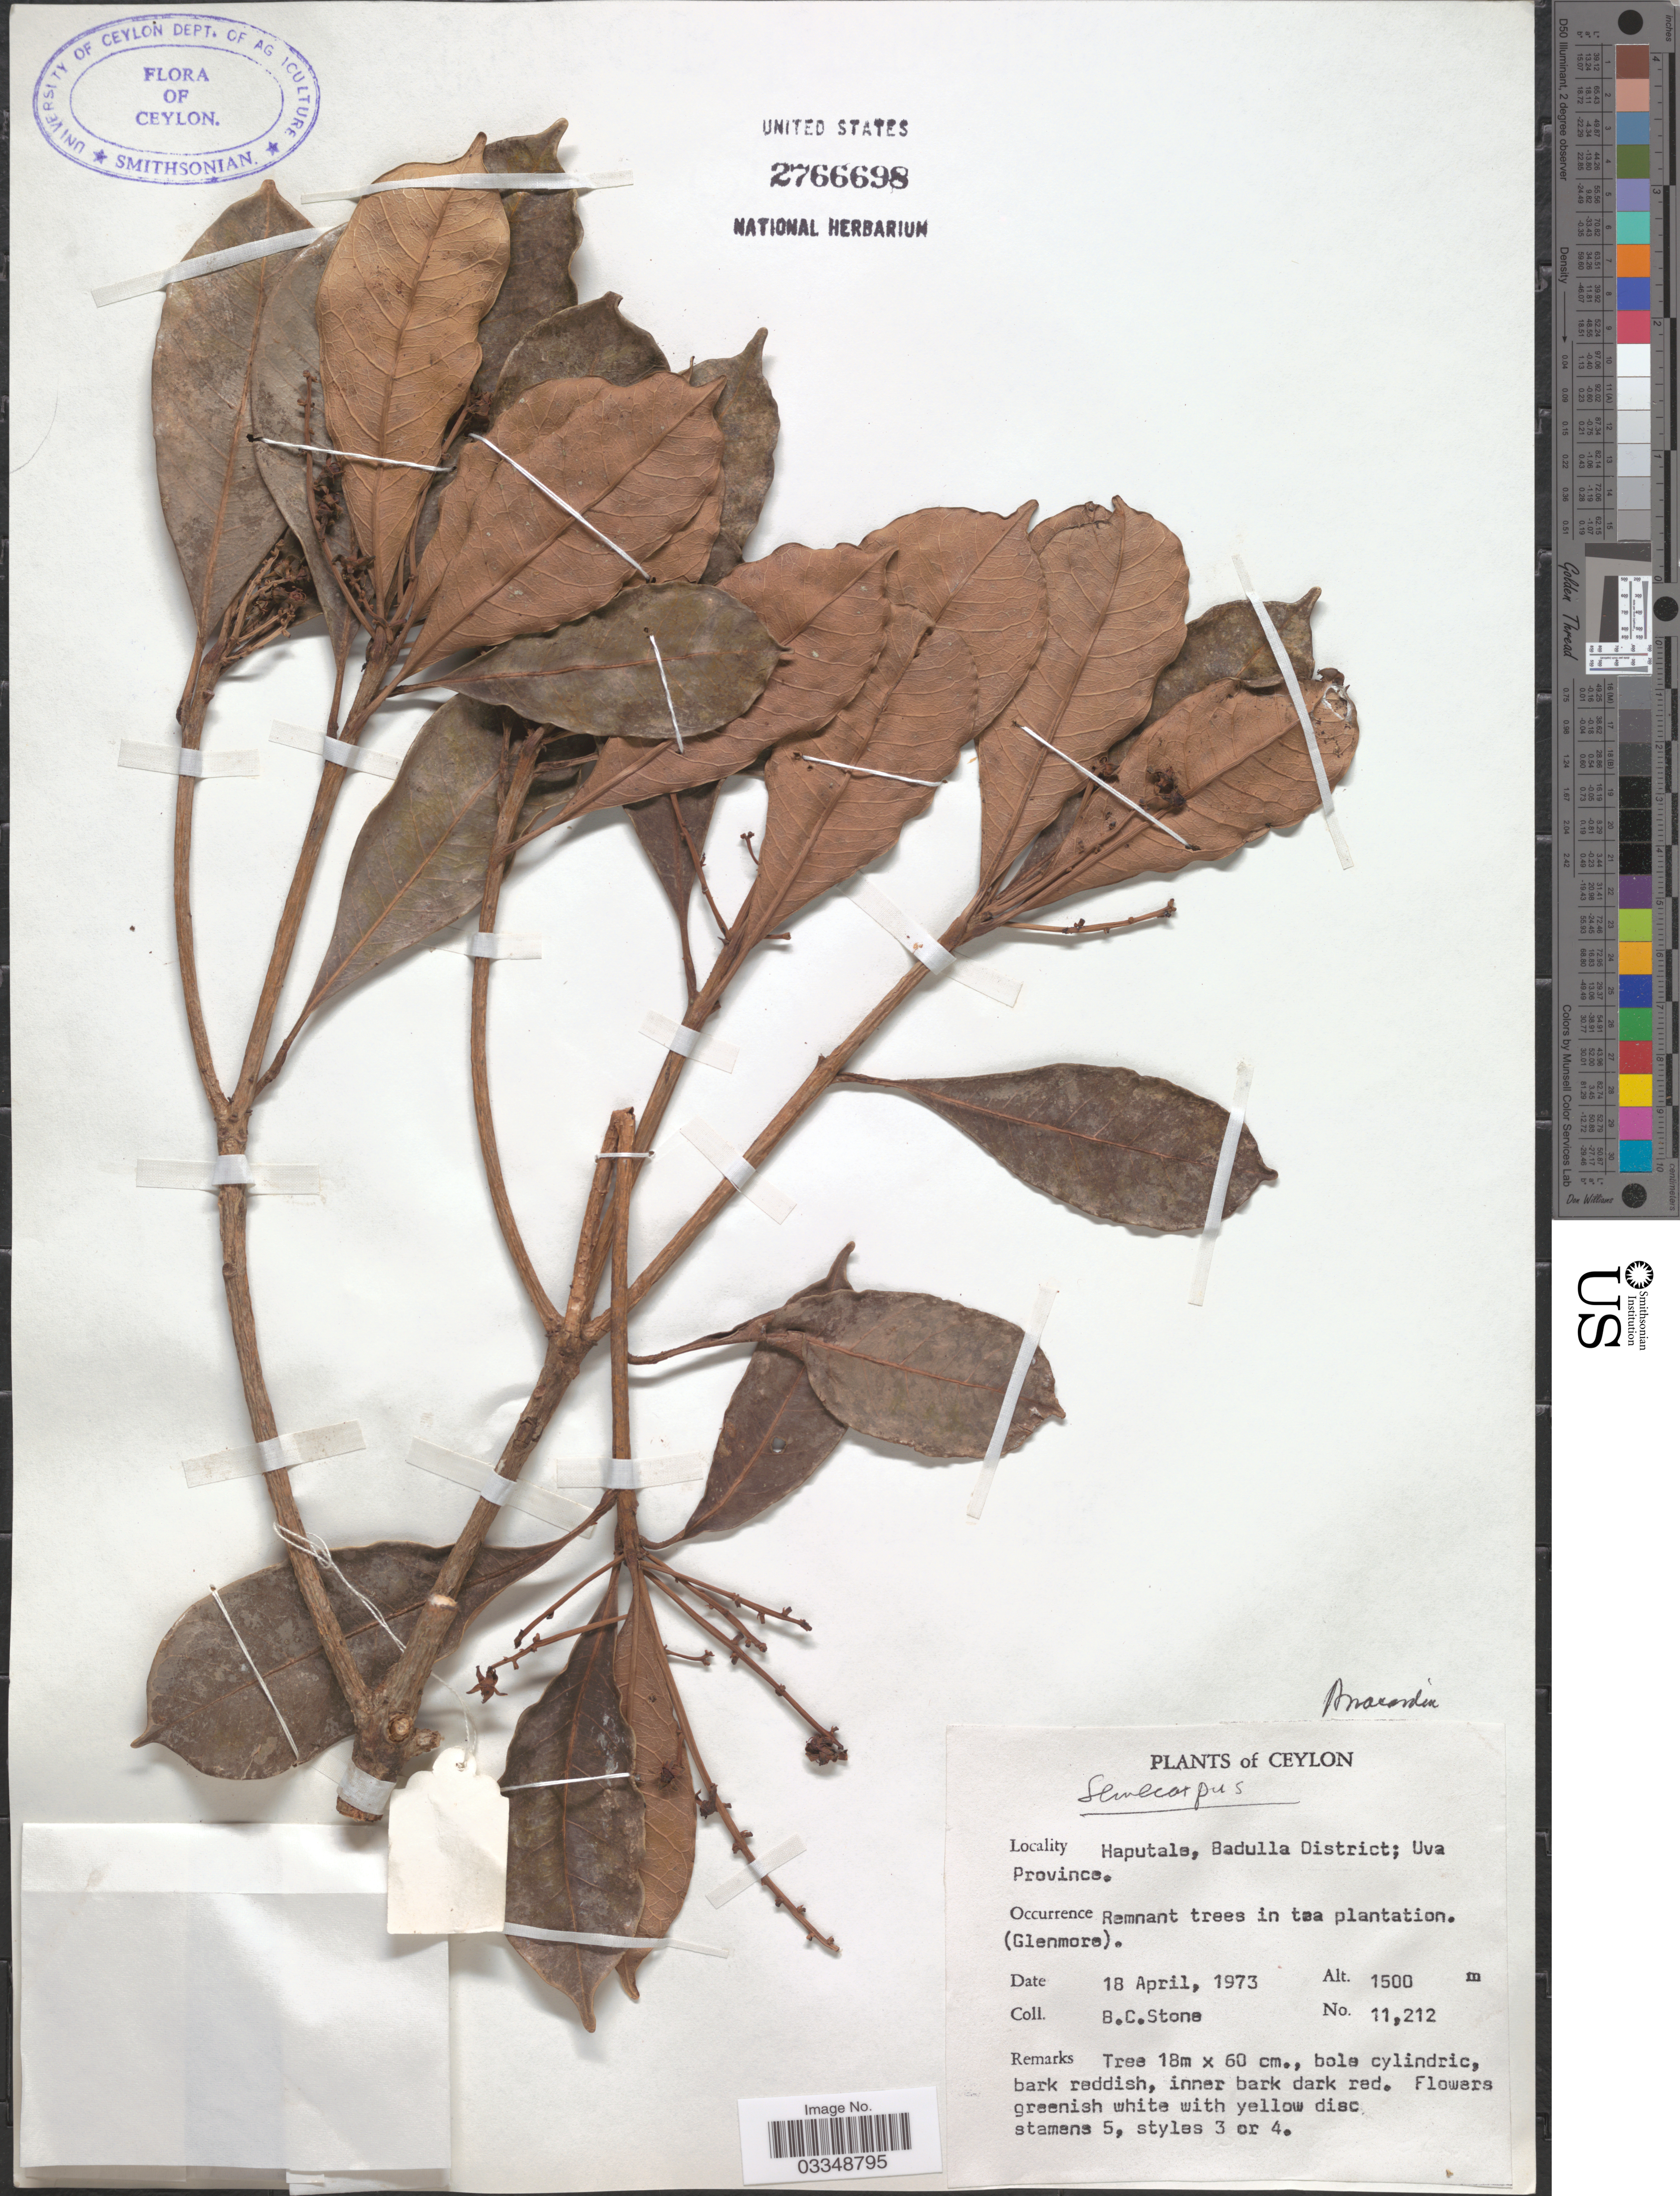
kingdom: Plantae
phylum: Tracheophyta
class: Magnoliopsida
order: Sapindales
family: Anacardiaceae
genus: Semecarpus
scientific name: Semecarpus sp.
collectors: B. C. Stone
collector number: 11212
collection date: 1973-04-18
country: Sri Lanka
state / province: Uva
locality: Ceylon. Haputals, Badulla District.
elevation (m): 1500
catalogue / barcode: US 2766698